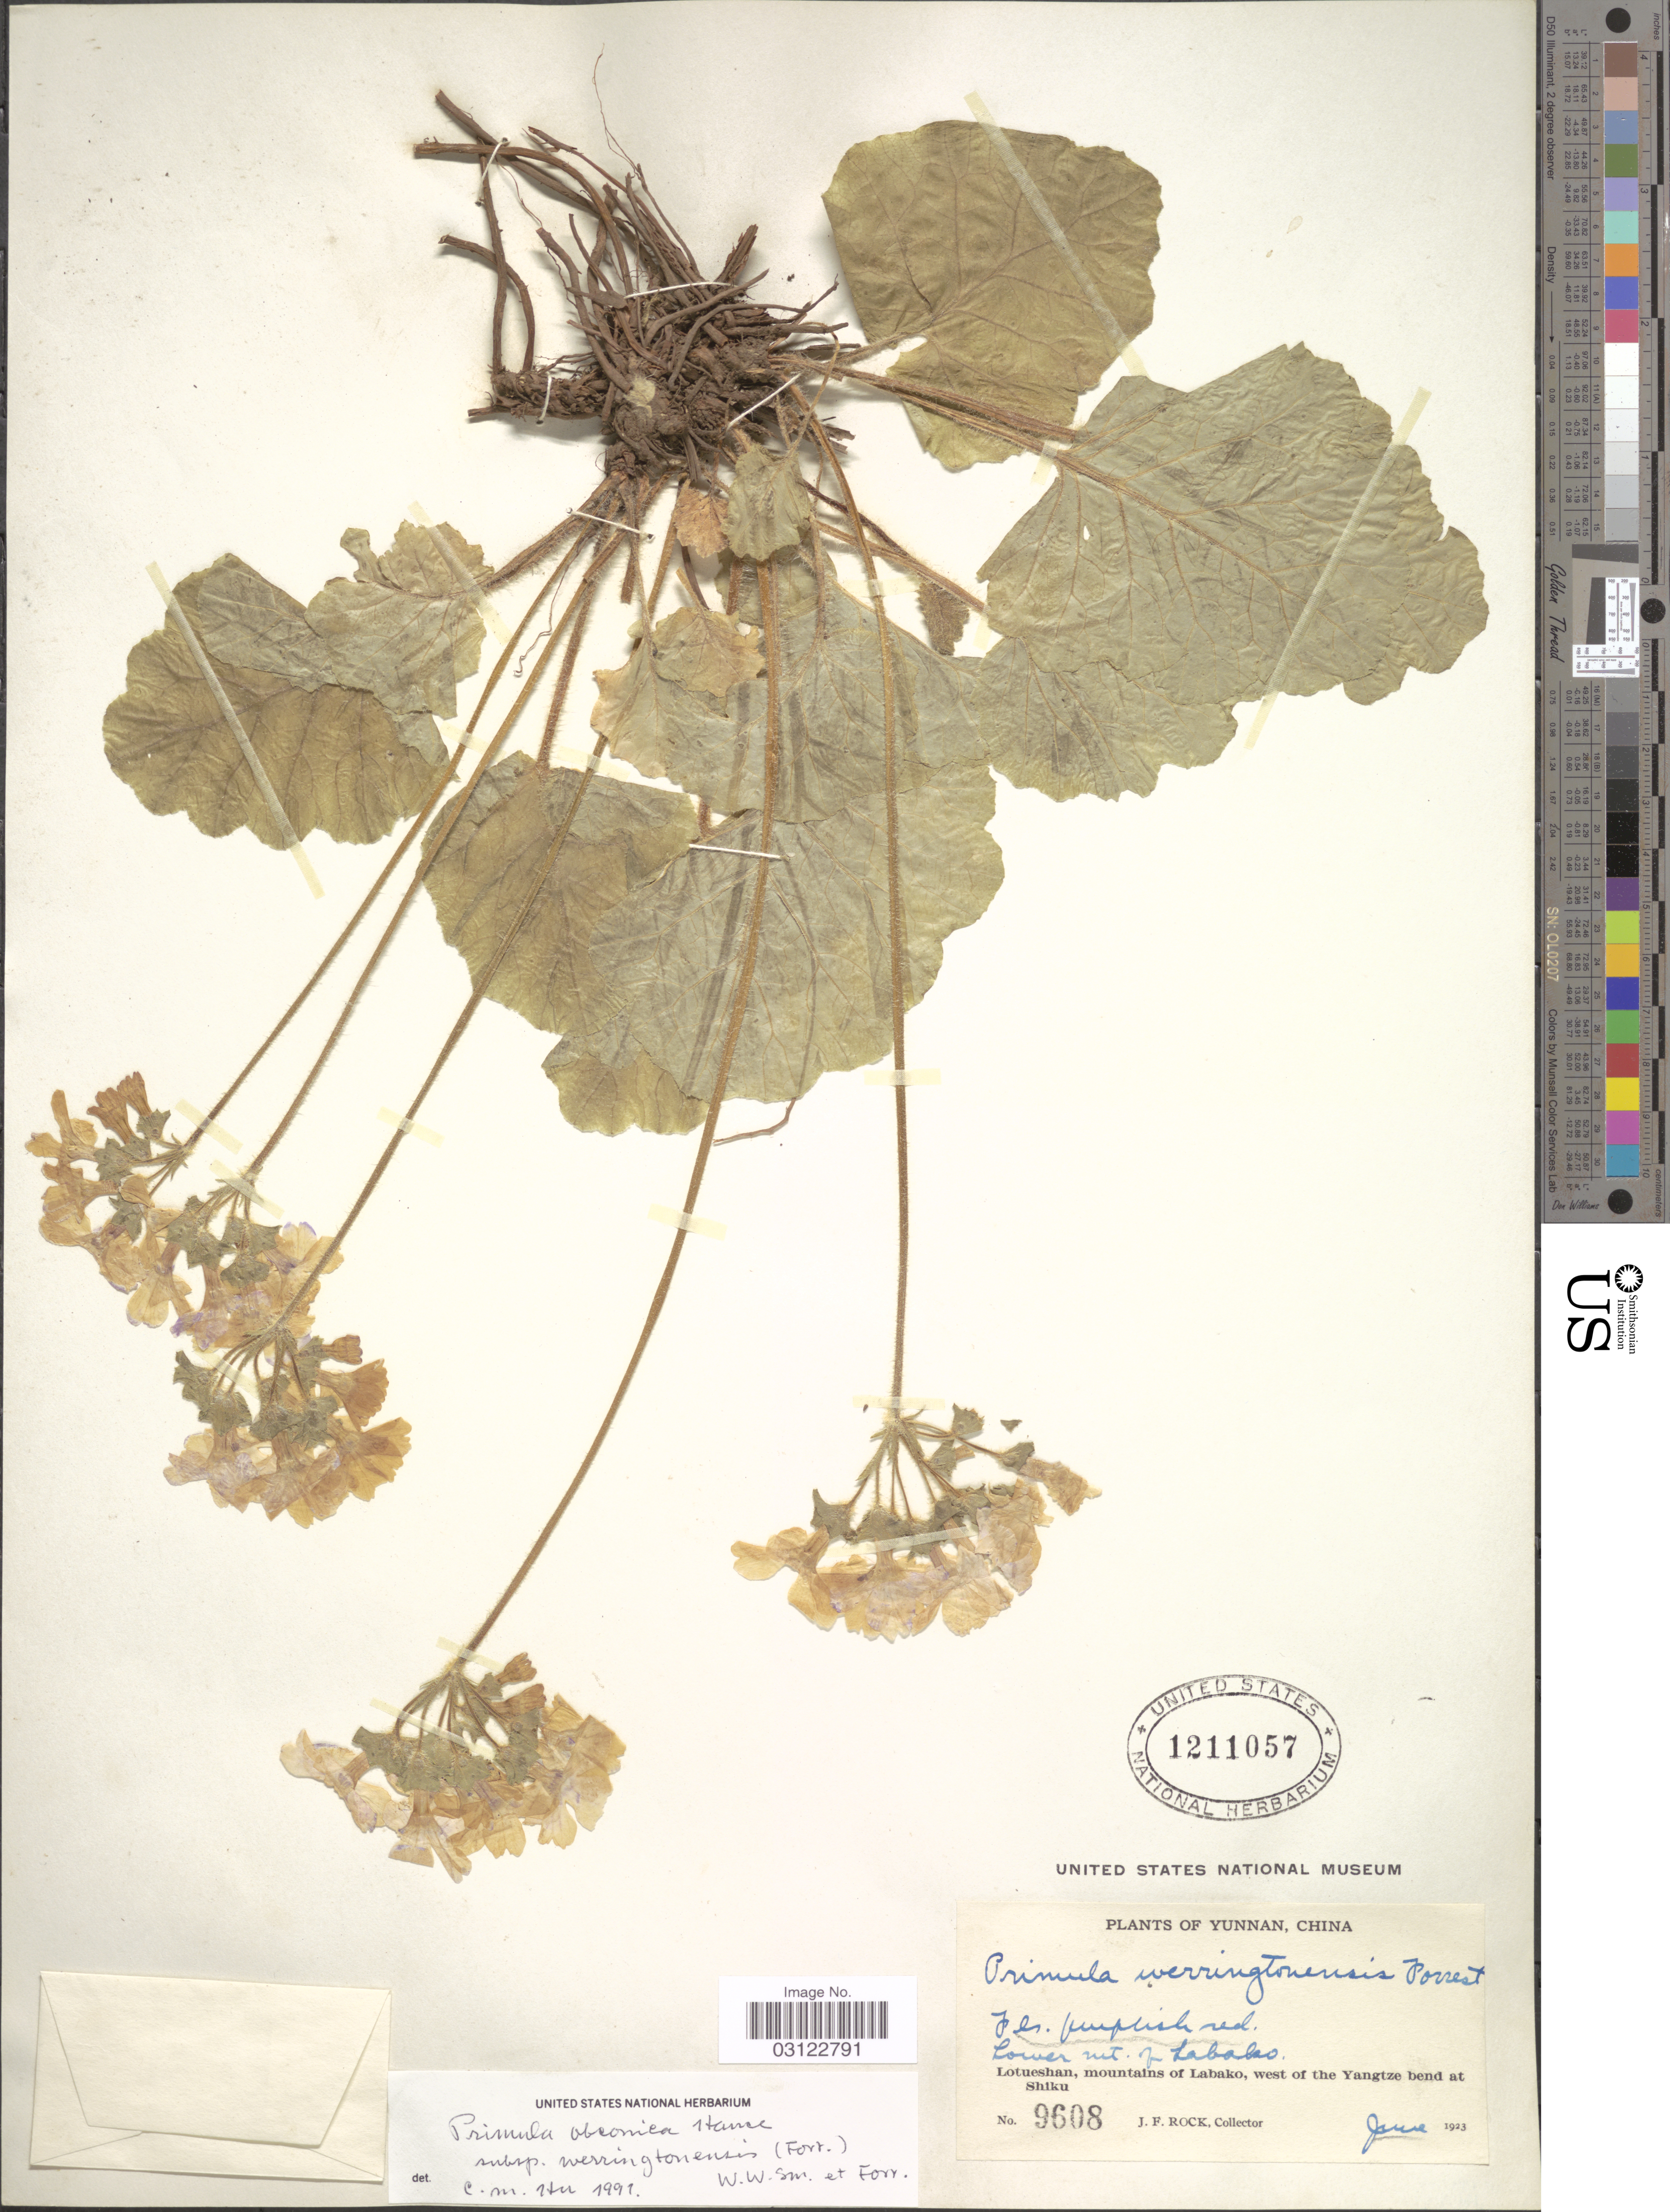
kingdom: Plantae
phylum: Tracheophyta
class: Magnoliopsida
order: Ericales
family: Primulaceae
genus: Primula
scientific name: Primula werringtonensis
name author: Forrest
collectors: J. Rock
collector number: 9608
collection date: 1923-06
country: China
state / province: Yunnan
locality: Lower Mt. of Labako. Lotueshan, mountains of Labako, west of the Yangtze bend at Shiku.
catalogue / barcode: US 1211057